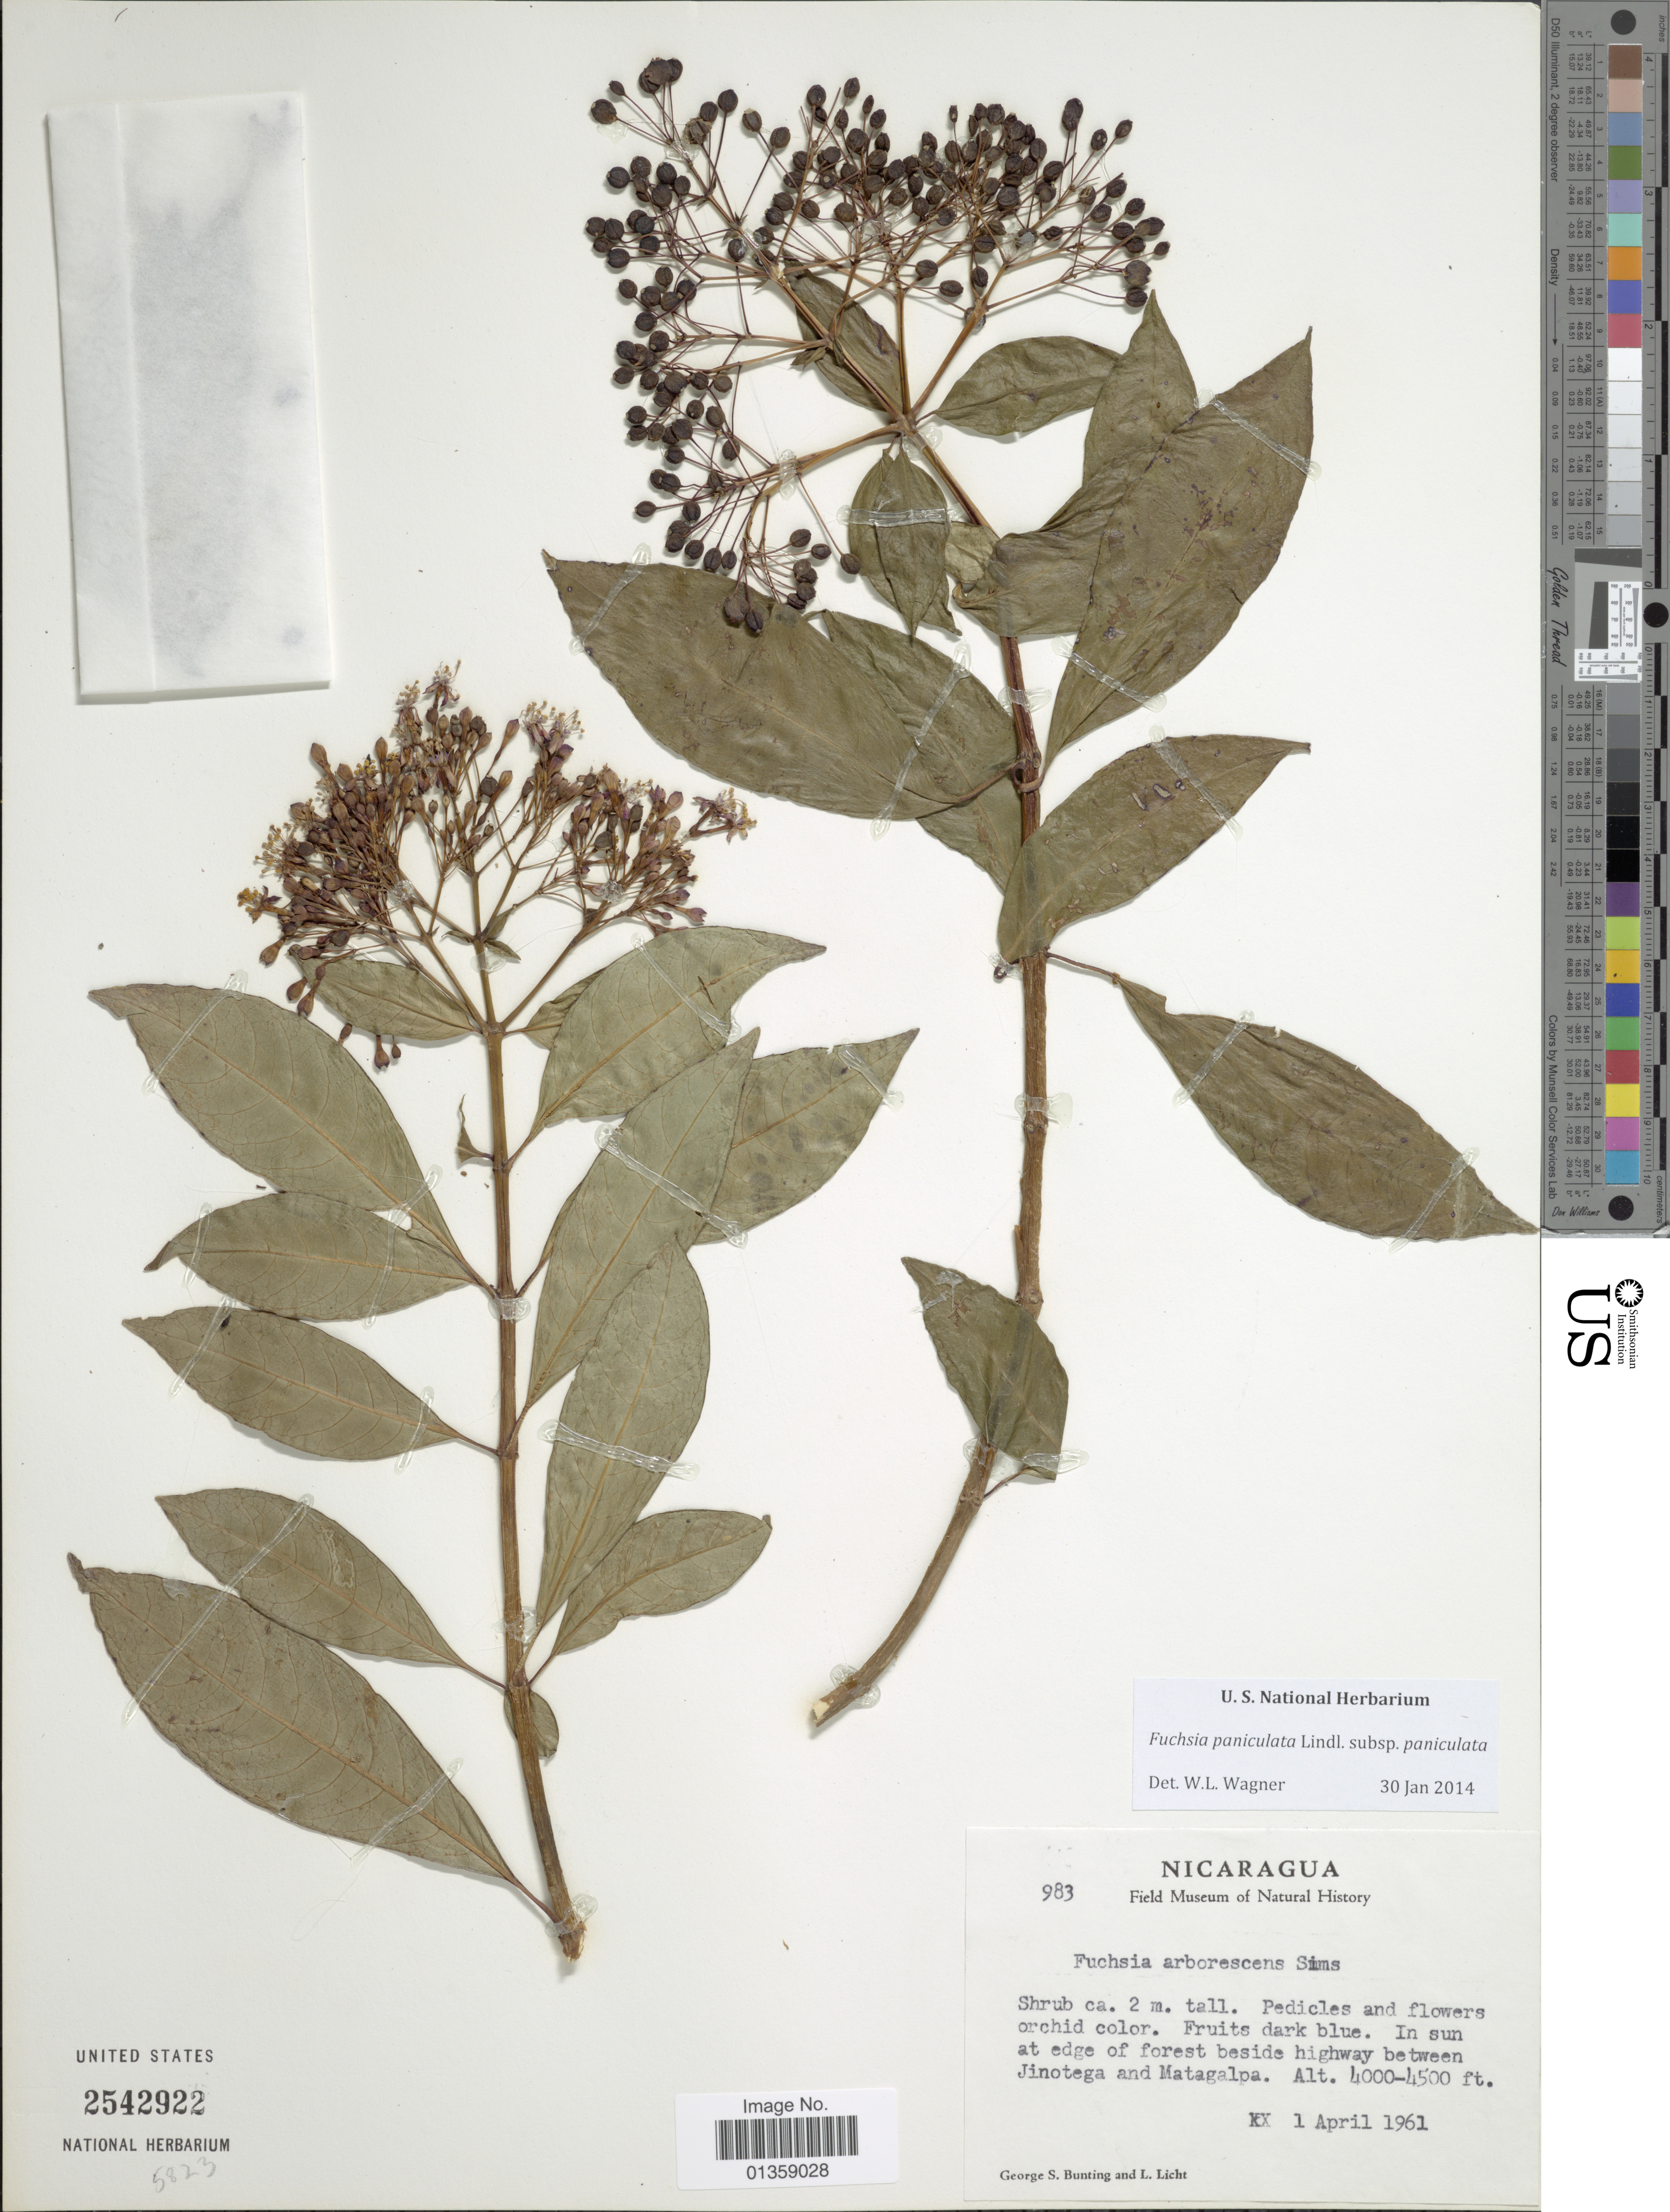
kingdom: Plantae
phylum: Tracheophyta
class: Magnoliopsida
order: Myrtales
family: Onagraceae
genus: Fuchsia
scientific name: Fuchsia paniculata subsp. paniculata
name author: Lindl.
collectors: G. S. Bunting & L. Licht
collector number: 983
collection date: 1961-04-01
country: Nicaragua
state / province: Jinotega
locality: In sun at edge of forest beside highway between Jinotega and Matagalpa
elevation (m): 1219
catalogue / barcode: US 2542922